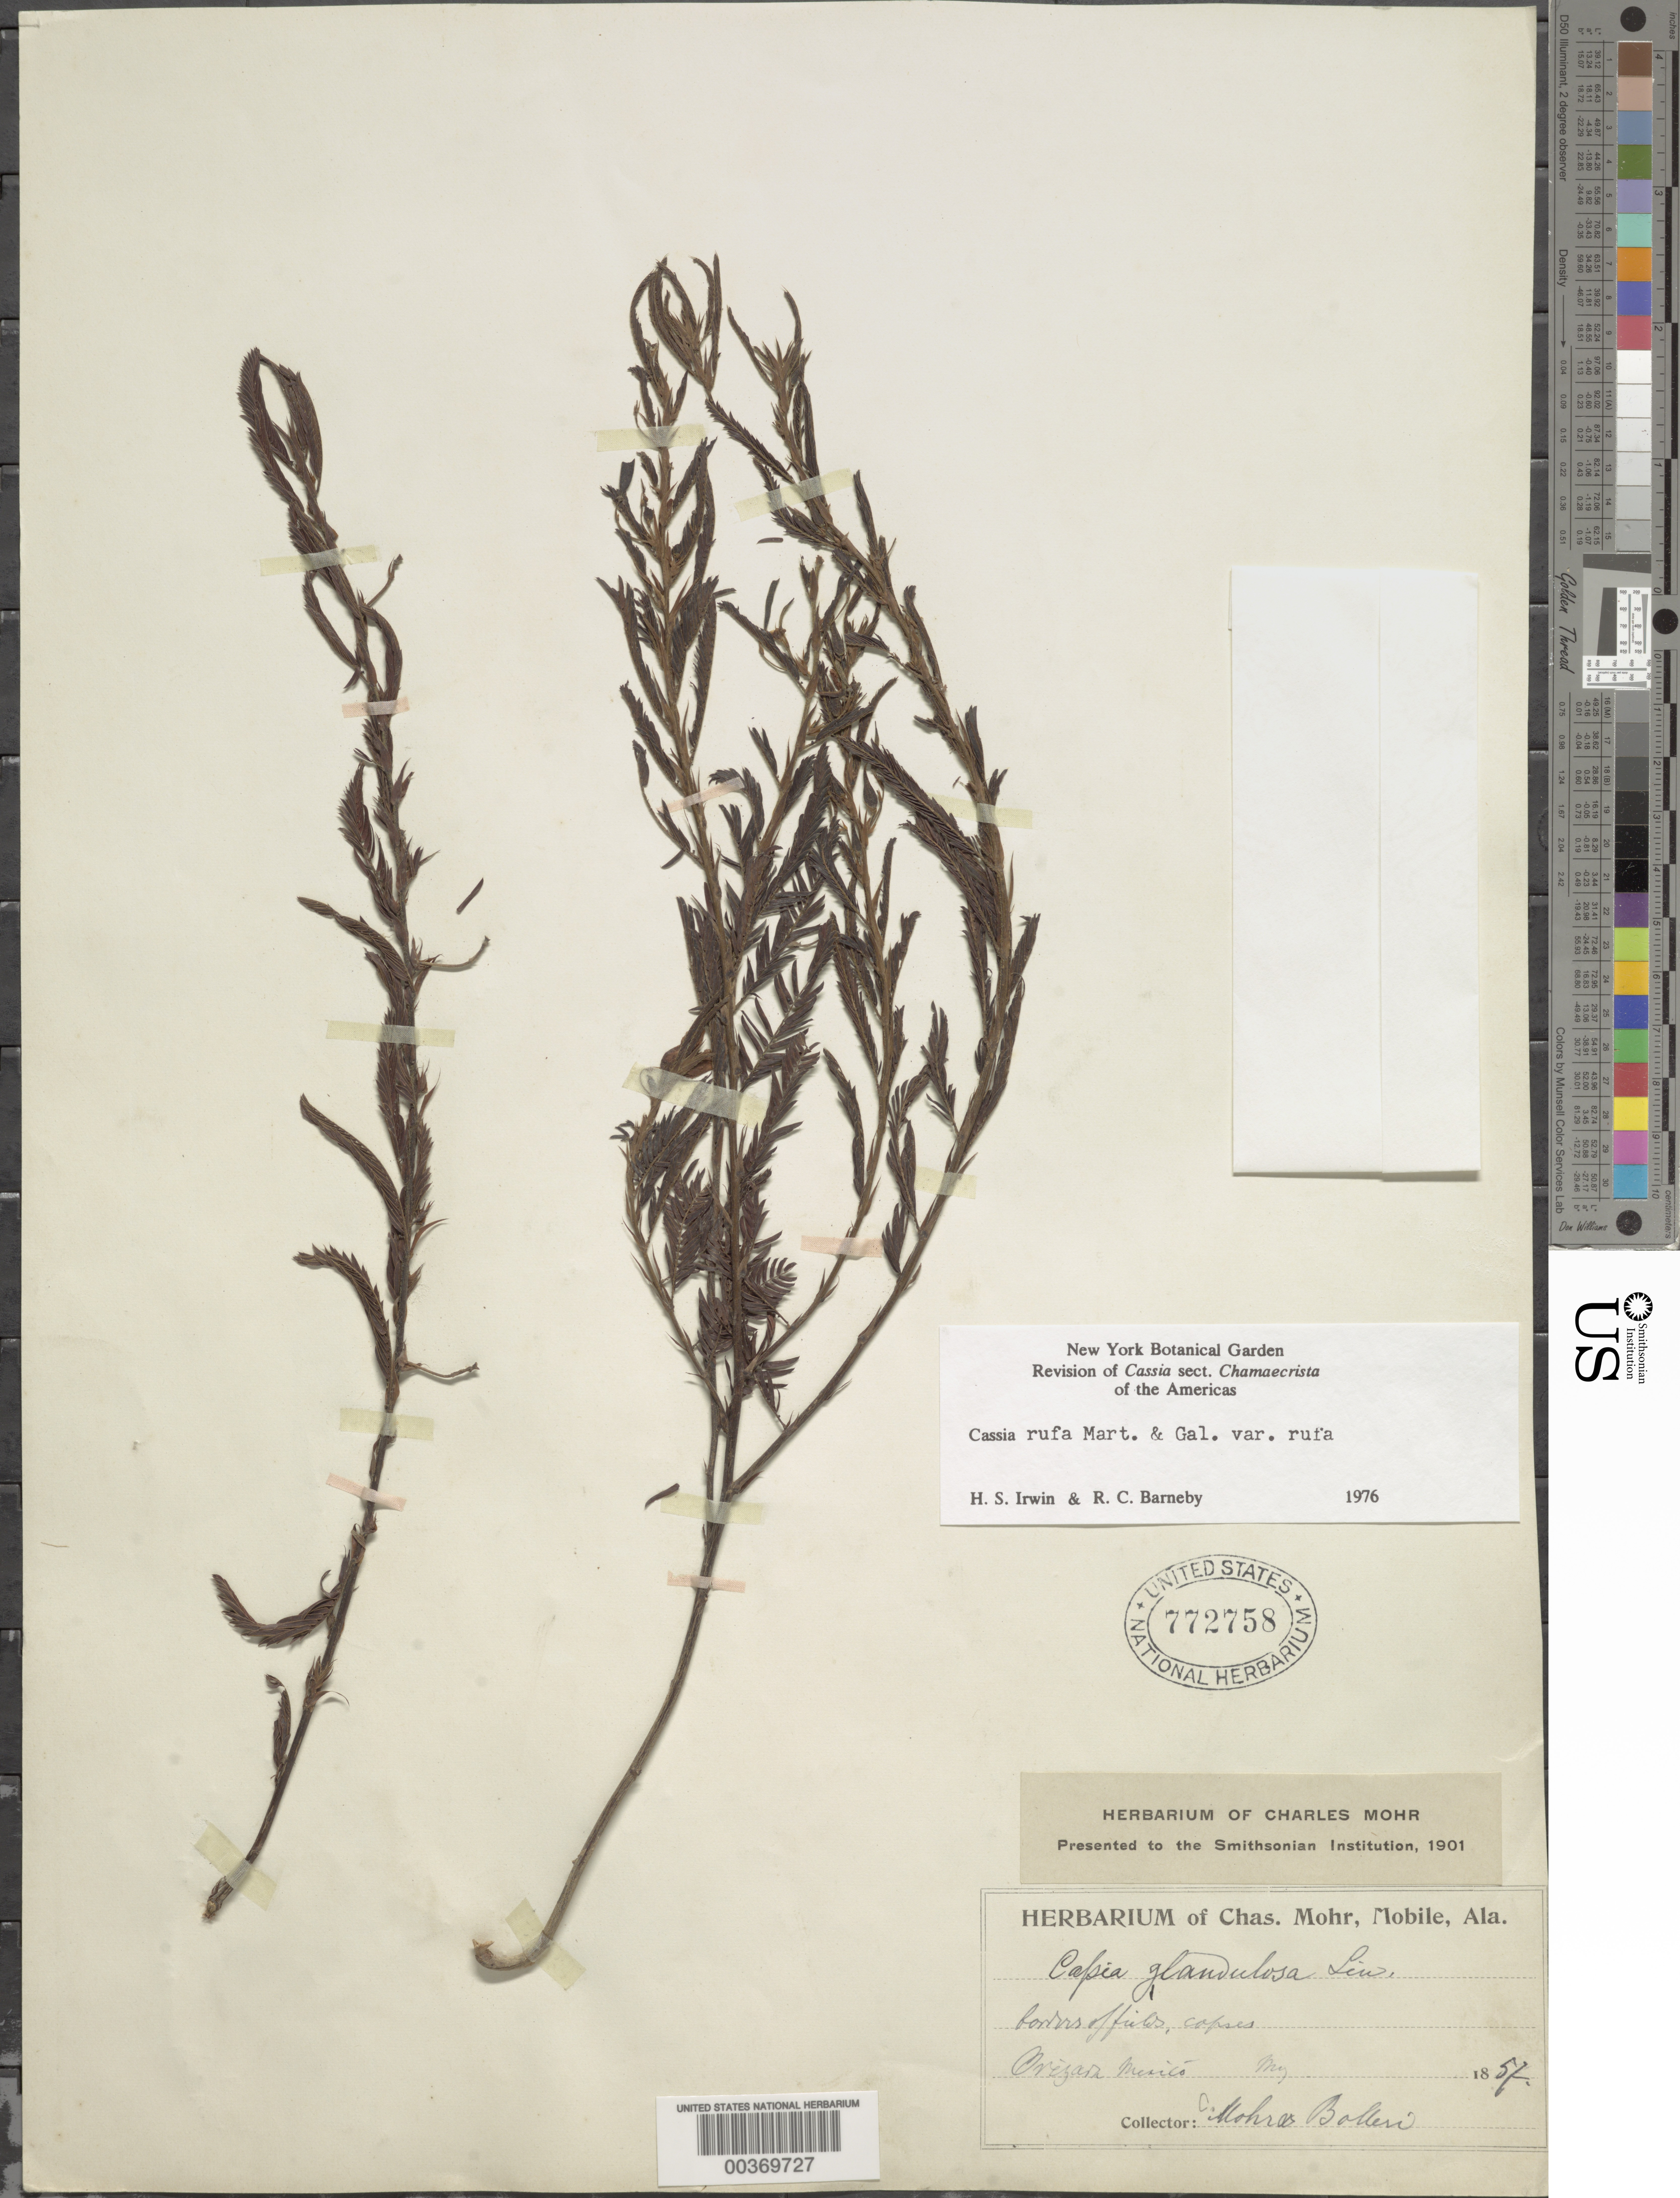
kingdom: Plantae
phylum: Tracheophyta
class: Magnoliopsida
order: Fabales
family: Fabaceae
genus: Chamaecrista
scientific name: Chamaecrista rufa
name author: Britton & Rose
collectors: C. T. Mohr & -. Bollen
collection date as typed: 1857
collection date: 1857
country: Mexico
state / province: Michoacán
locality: Orizaba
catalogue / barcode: US 772758